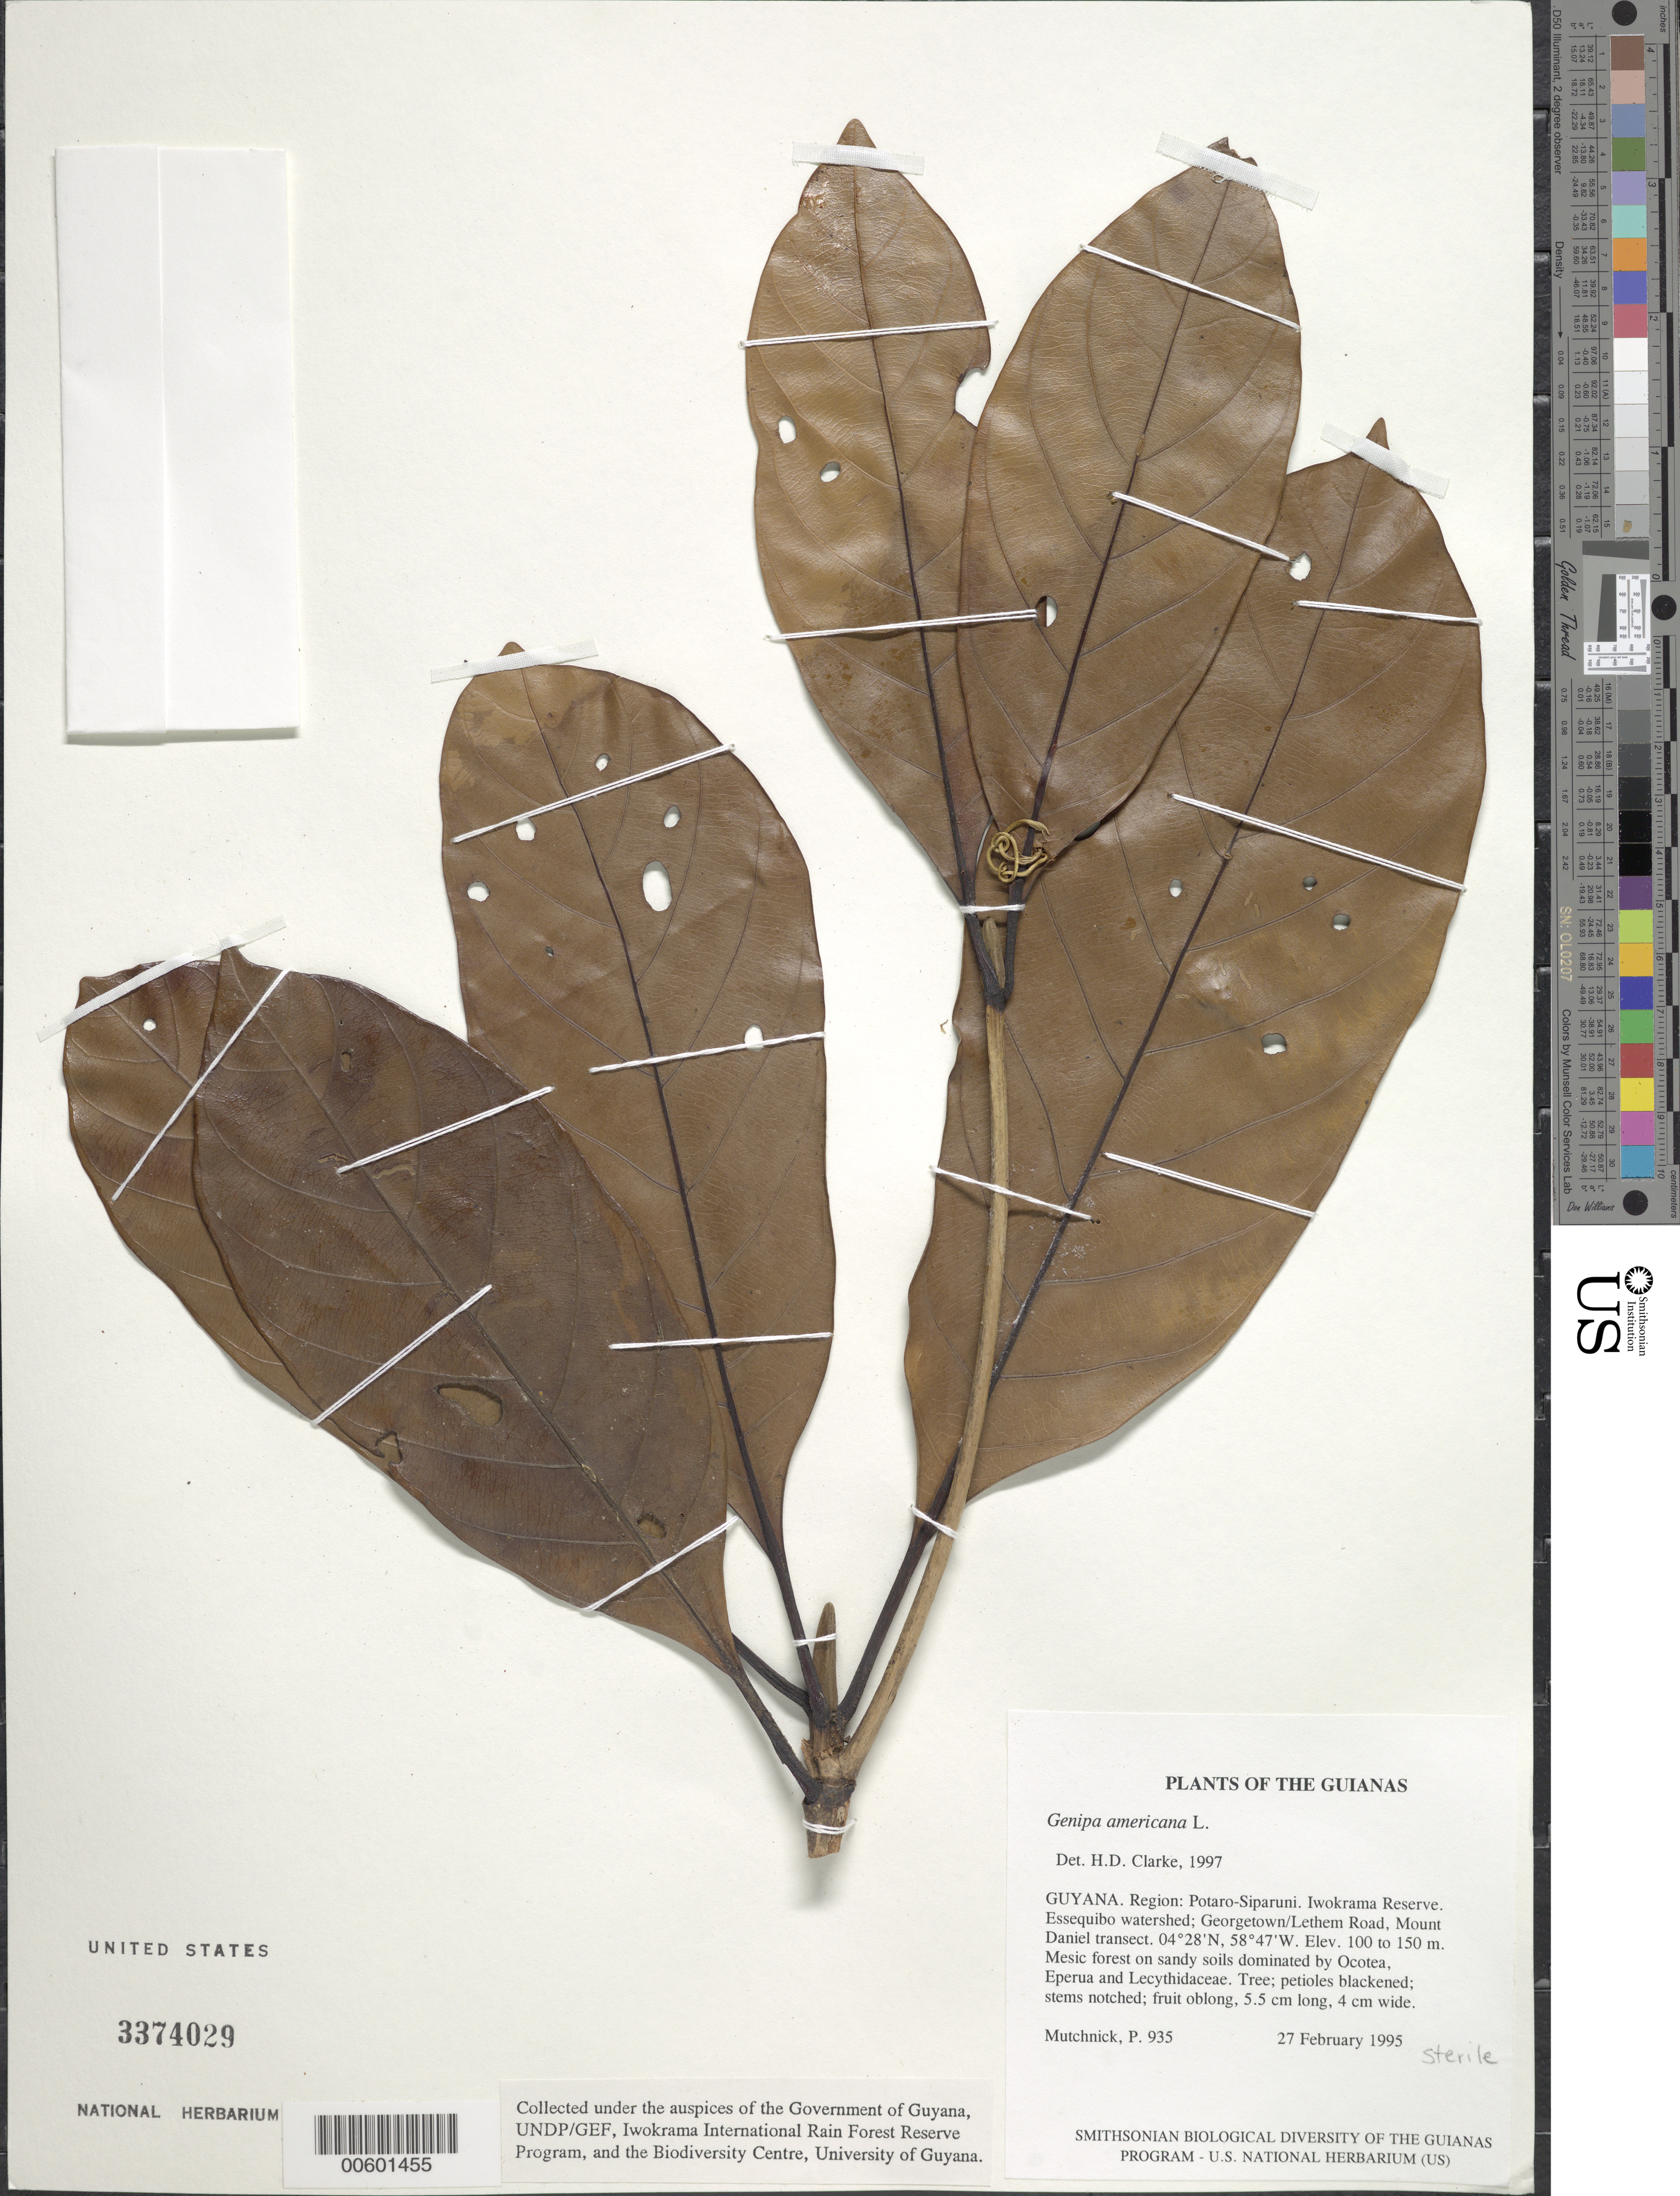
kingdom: Plantae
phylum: Tracheophyta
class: Magnoliopsida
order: Gentianales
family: Rubiaceae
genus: Duroia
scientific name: Duroia longiflora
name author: Ducke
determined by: Taylor, Charlotte M.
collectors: P. Mutchnick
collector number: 935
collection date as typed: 27 February 1995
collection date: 1995-02-27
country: Guyana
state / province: Potaro-Siparuni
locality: Iwokrama Reserve. Essequibo watershed; Georgetown/Lethem Road, Mount Daniel transect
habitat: Mesic forest on sandy soils dominated by Ocotea, Eperua and Lecythidaceae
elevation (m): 100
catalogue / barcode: US 3374029